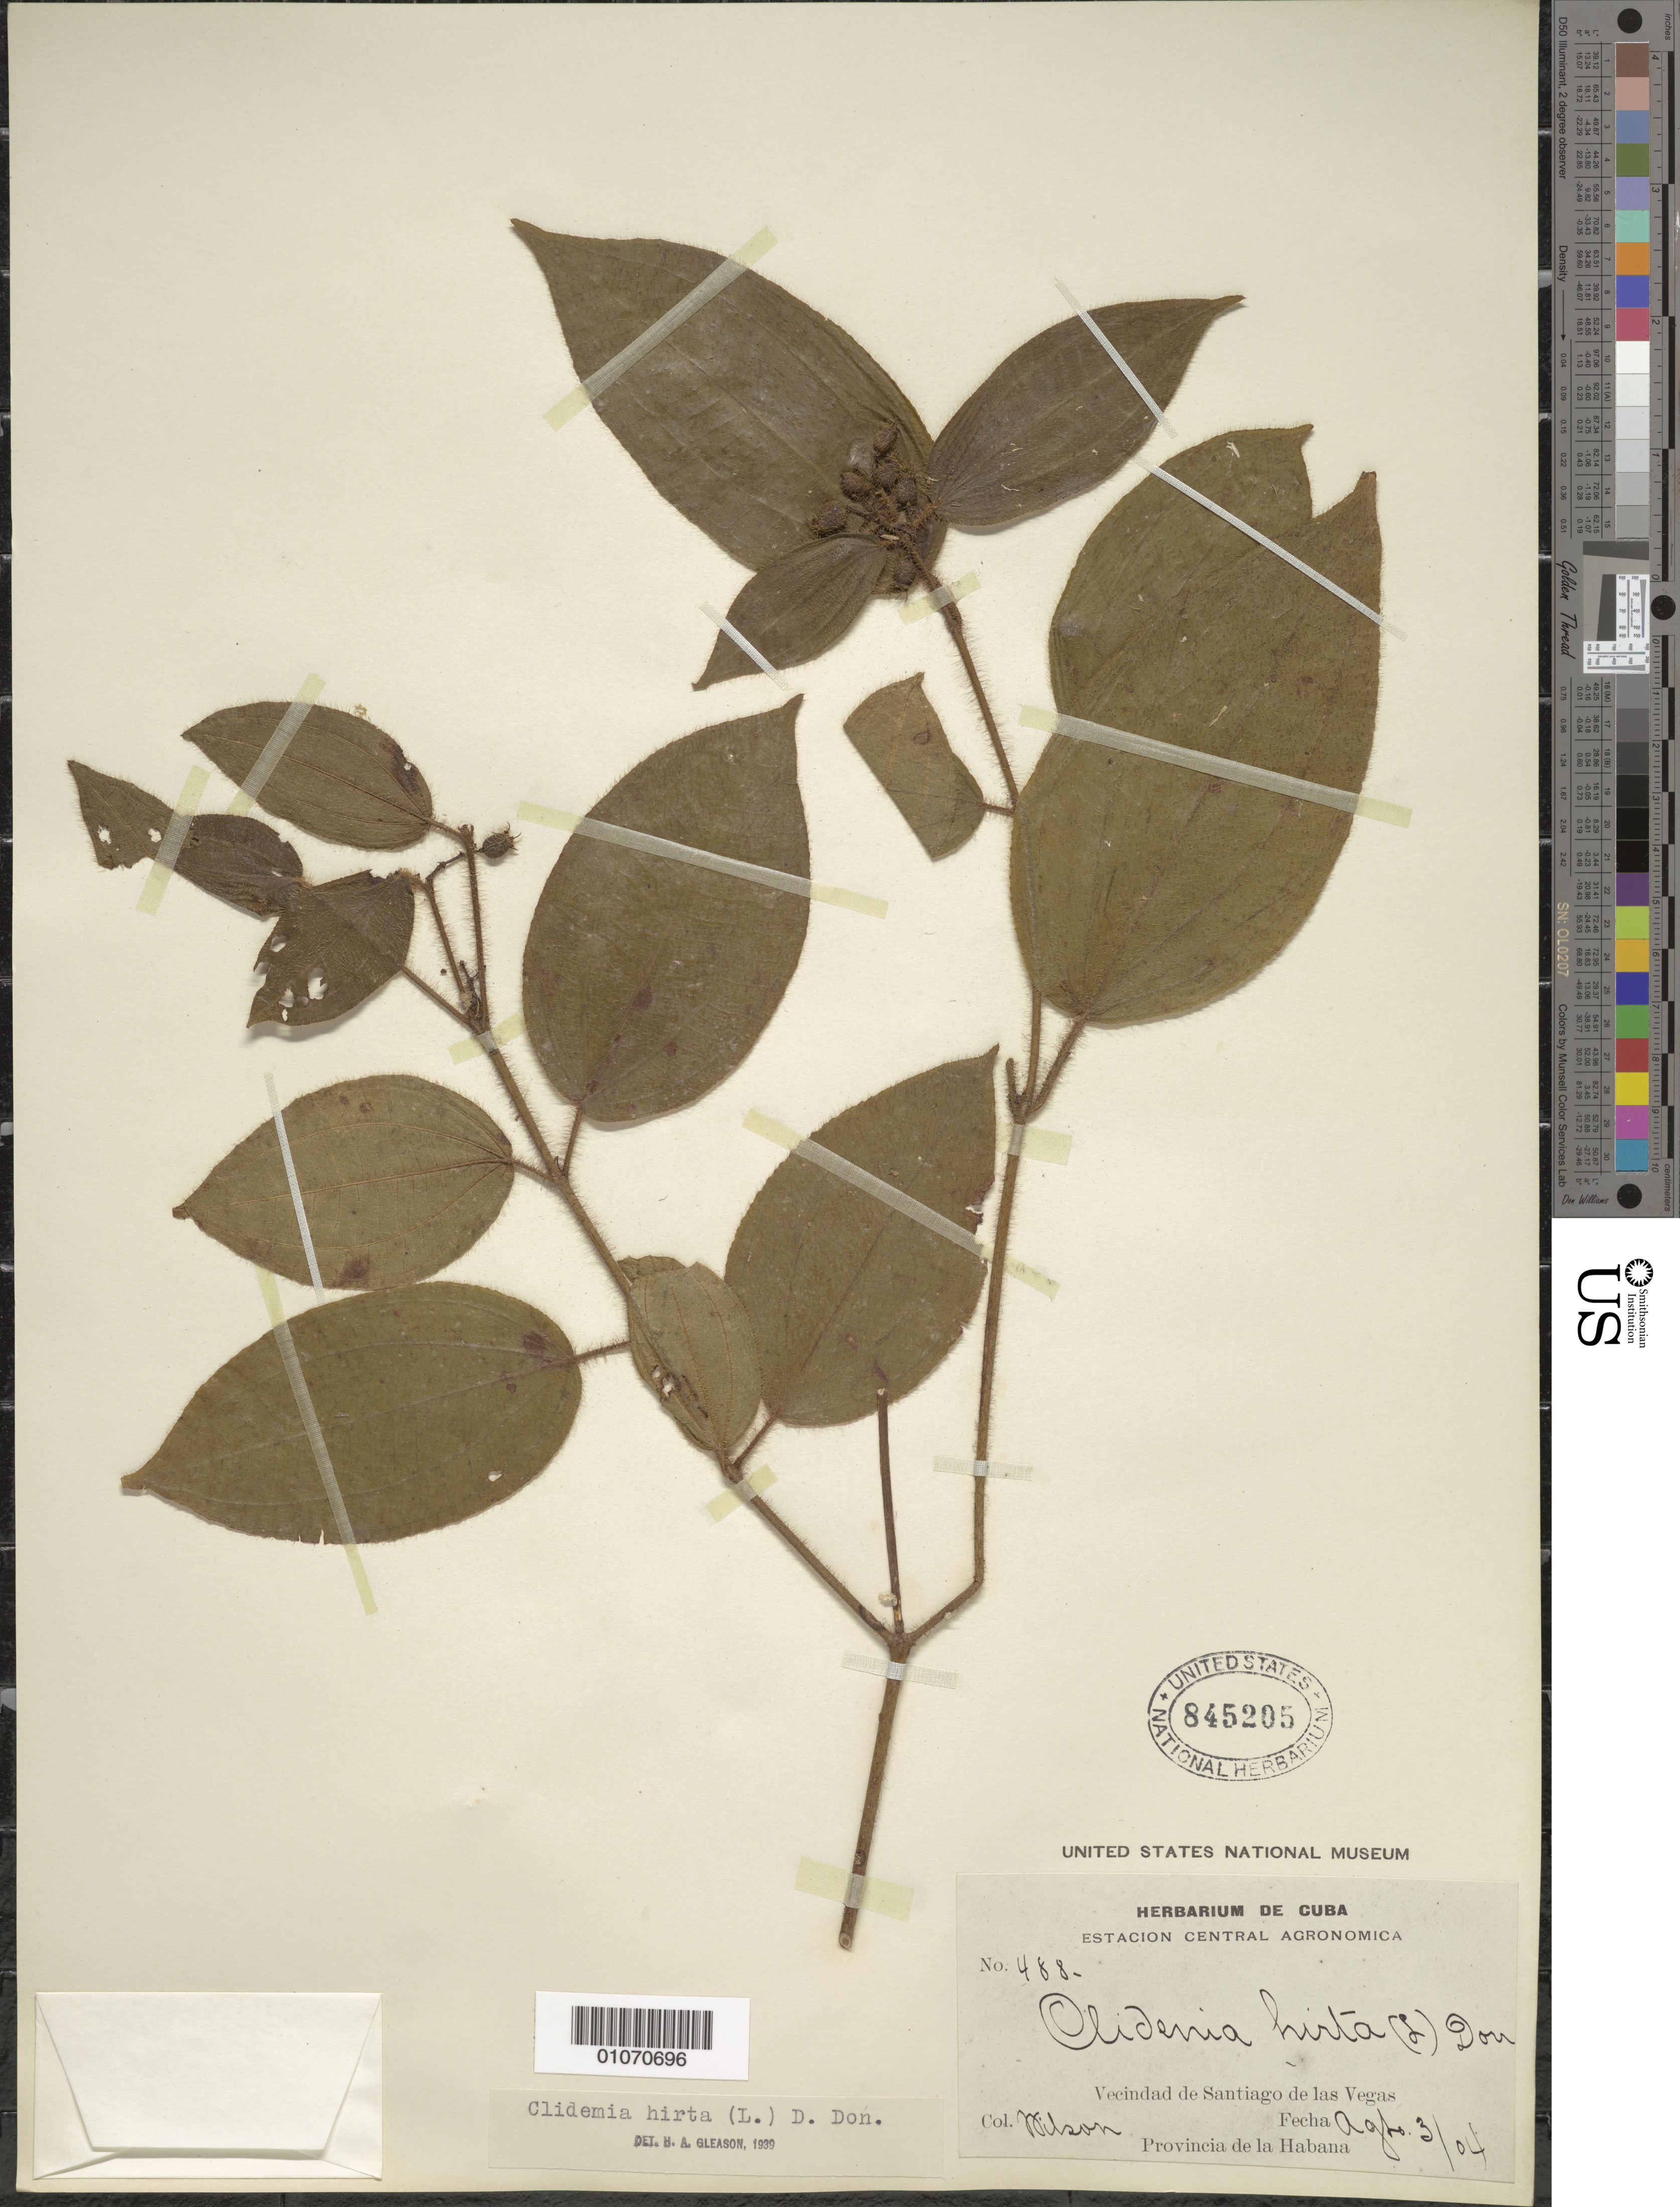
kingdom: Plantae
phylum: Tracheophyta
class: Magnoliopsida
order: Myrtales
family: Melastomataceae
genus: Clidemia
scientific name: Clidemia hirta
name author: (L.) D. Don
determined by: Gleason, H. A.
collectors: -- Wilson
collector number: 488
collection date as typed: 03 Aug 1904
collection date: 1904-08-03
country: Cuba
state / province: La Habana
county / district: Municipio Boyeros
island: Cuba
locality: Santiago de las Vegas (vecindad de)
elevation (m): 97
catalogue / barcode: US 845205